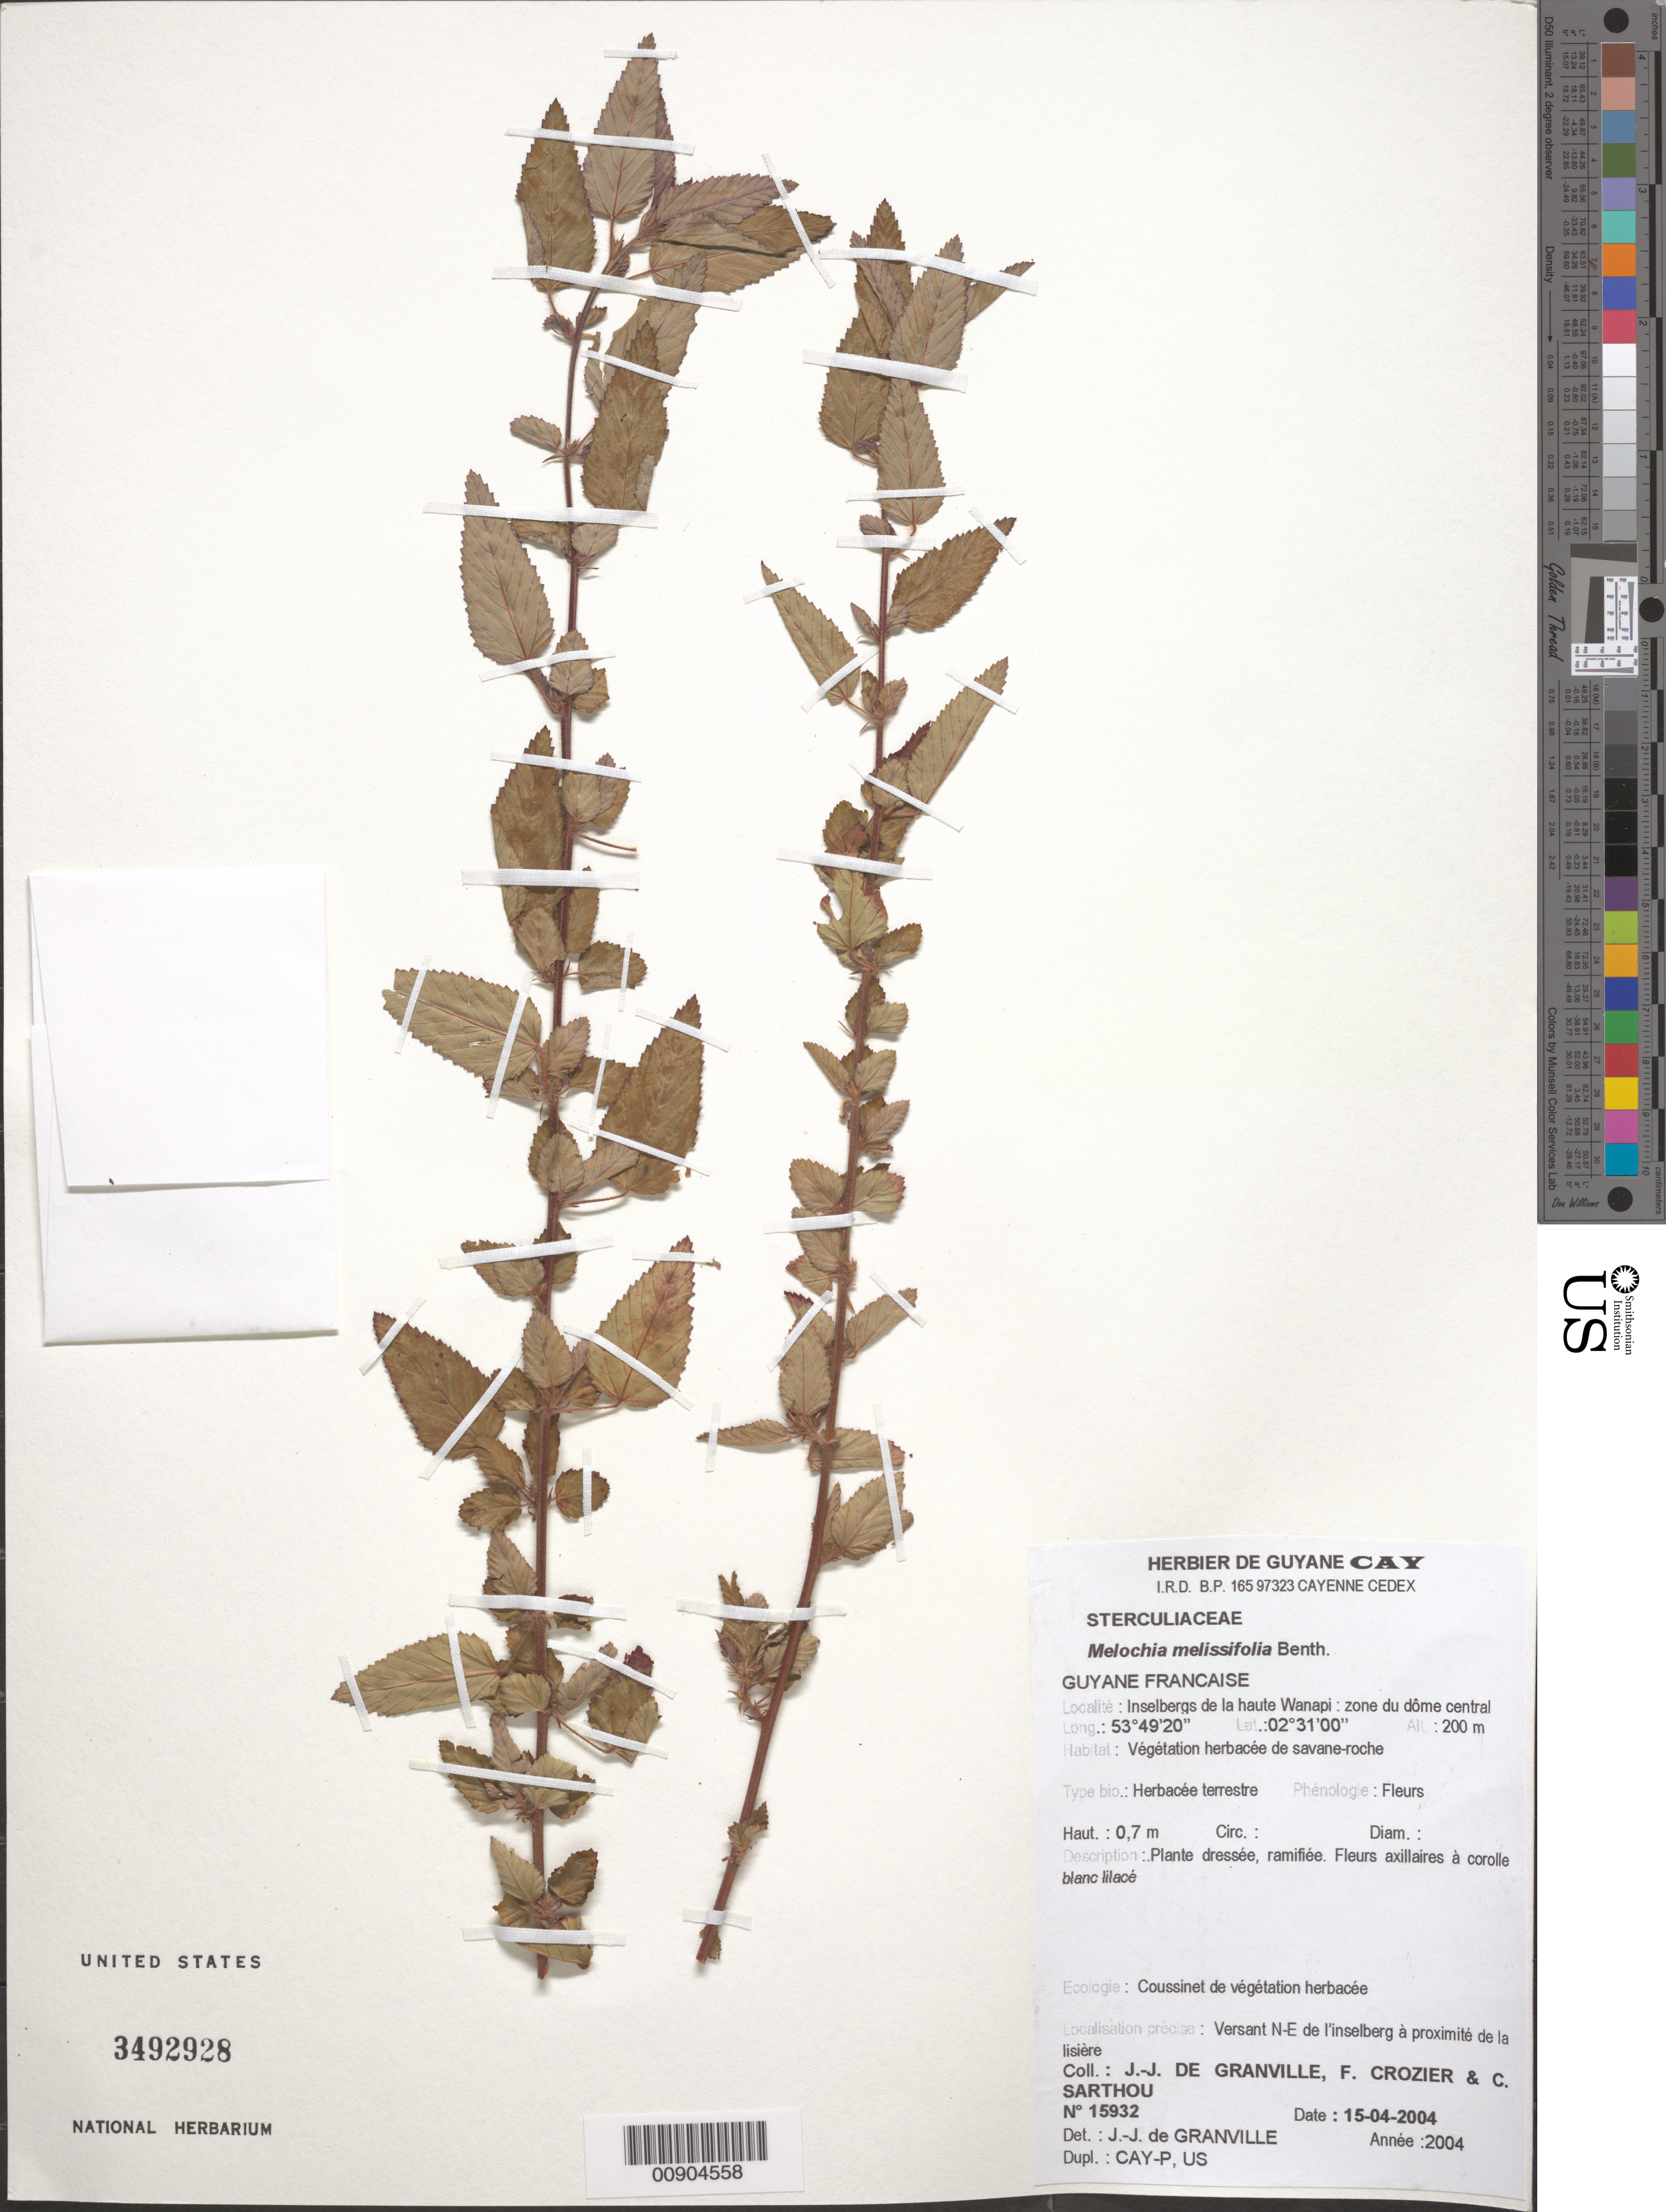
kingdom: Plantae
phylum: Tracheophyta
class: Magnoliopsida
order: Malvales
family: Malvaceae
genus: Melochia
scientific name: Melochia melissifolia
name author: Benth.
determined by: Granville, J. J. de, (CAY), Institut de Recherche pour le Developpement (IRD) (FRENCH GUIANA)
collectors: J.-J. de Granville, F. Crozier & C. Sarthou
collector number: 15932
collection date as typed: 15-Apr-04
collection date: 2004-04-15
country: French Guiana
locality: Inselbergs de la haute Wanapi, versant NE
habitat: Végétation herbacée des savanes roche; coussinet de végétation herbacée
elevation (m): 200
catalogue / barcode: US 3492928